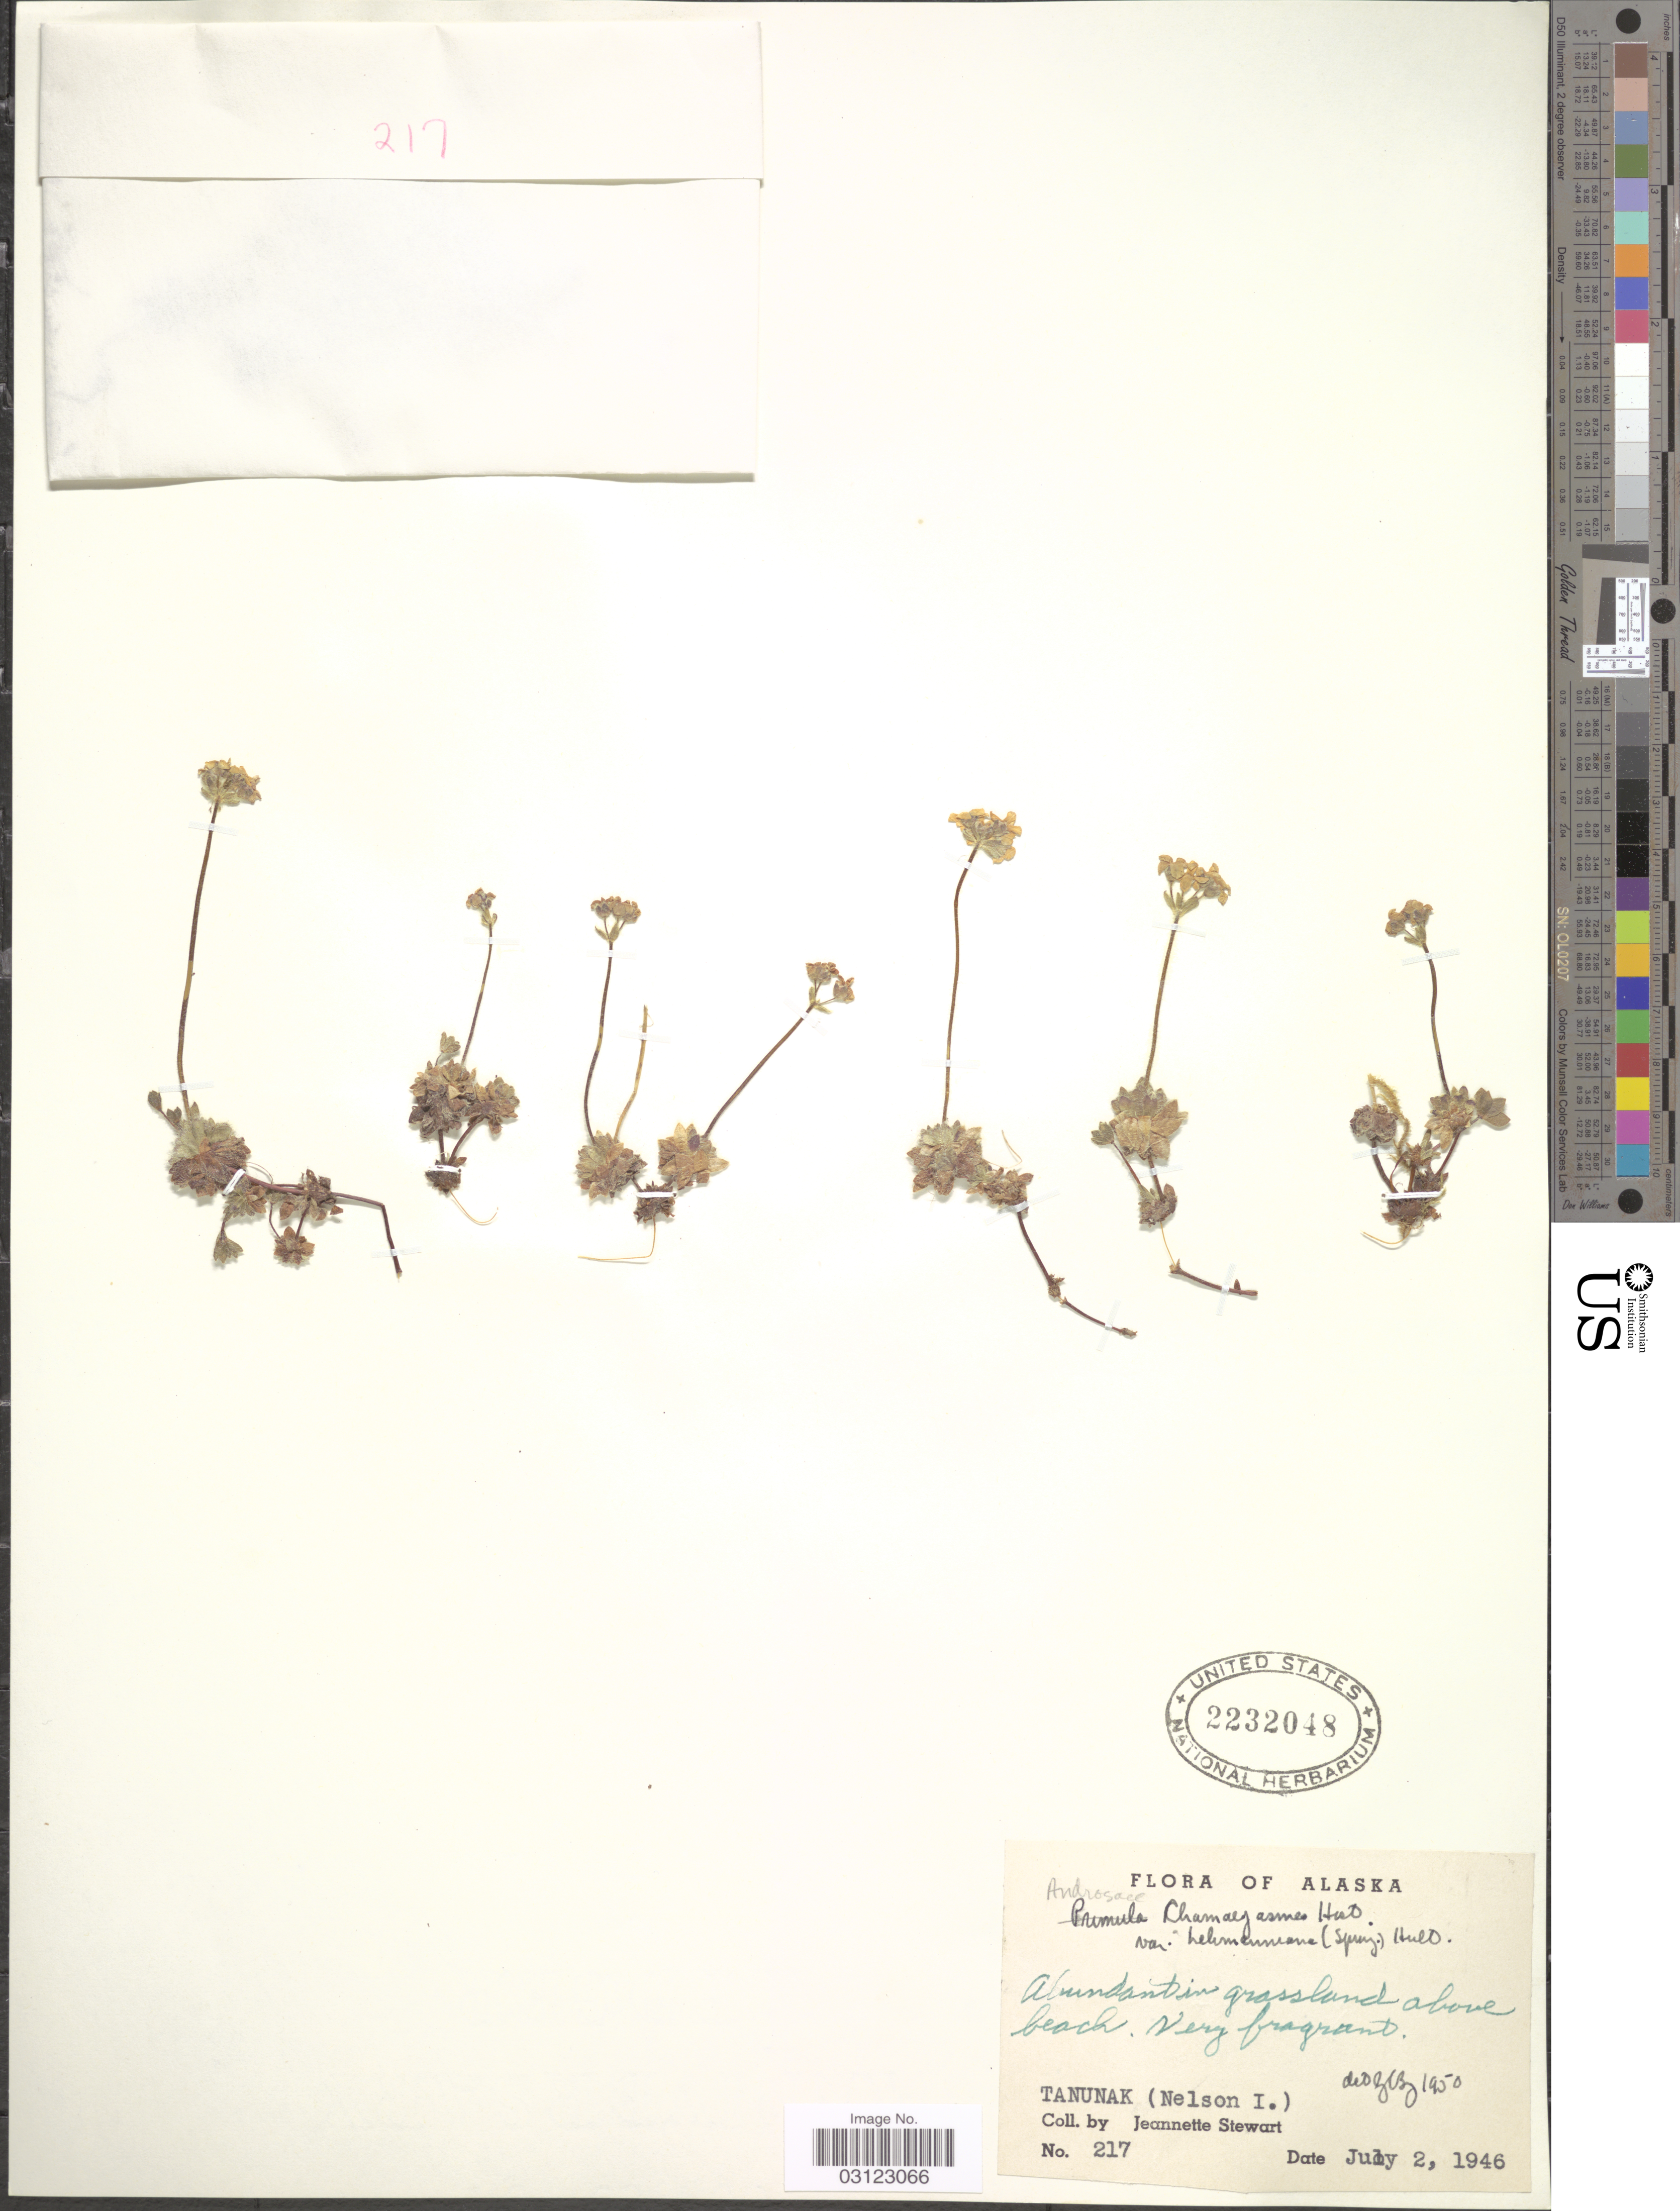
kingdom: Plantae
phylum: Tracheophyta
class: Magnoliopsida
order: Ericales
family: Primulaceae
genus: Androsace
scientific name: Androsace chamaejasme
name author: Wulfen ex Host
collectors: J. Stewart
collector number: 217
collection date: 1946-07-02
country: United States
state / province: Alaska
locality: Tanunak (Nelson I.).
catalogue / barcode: US 2232048